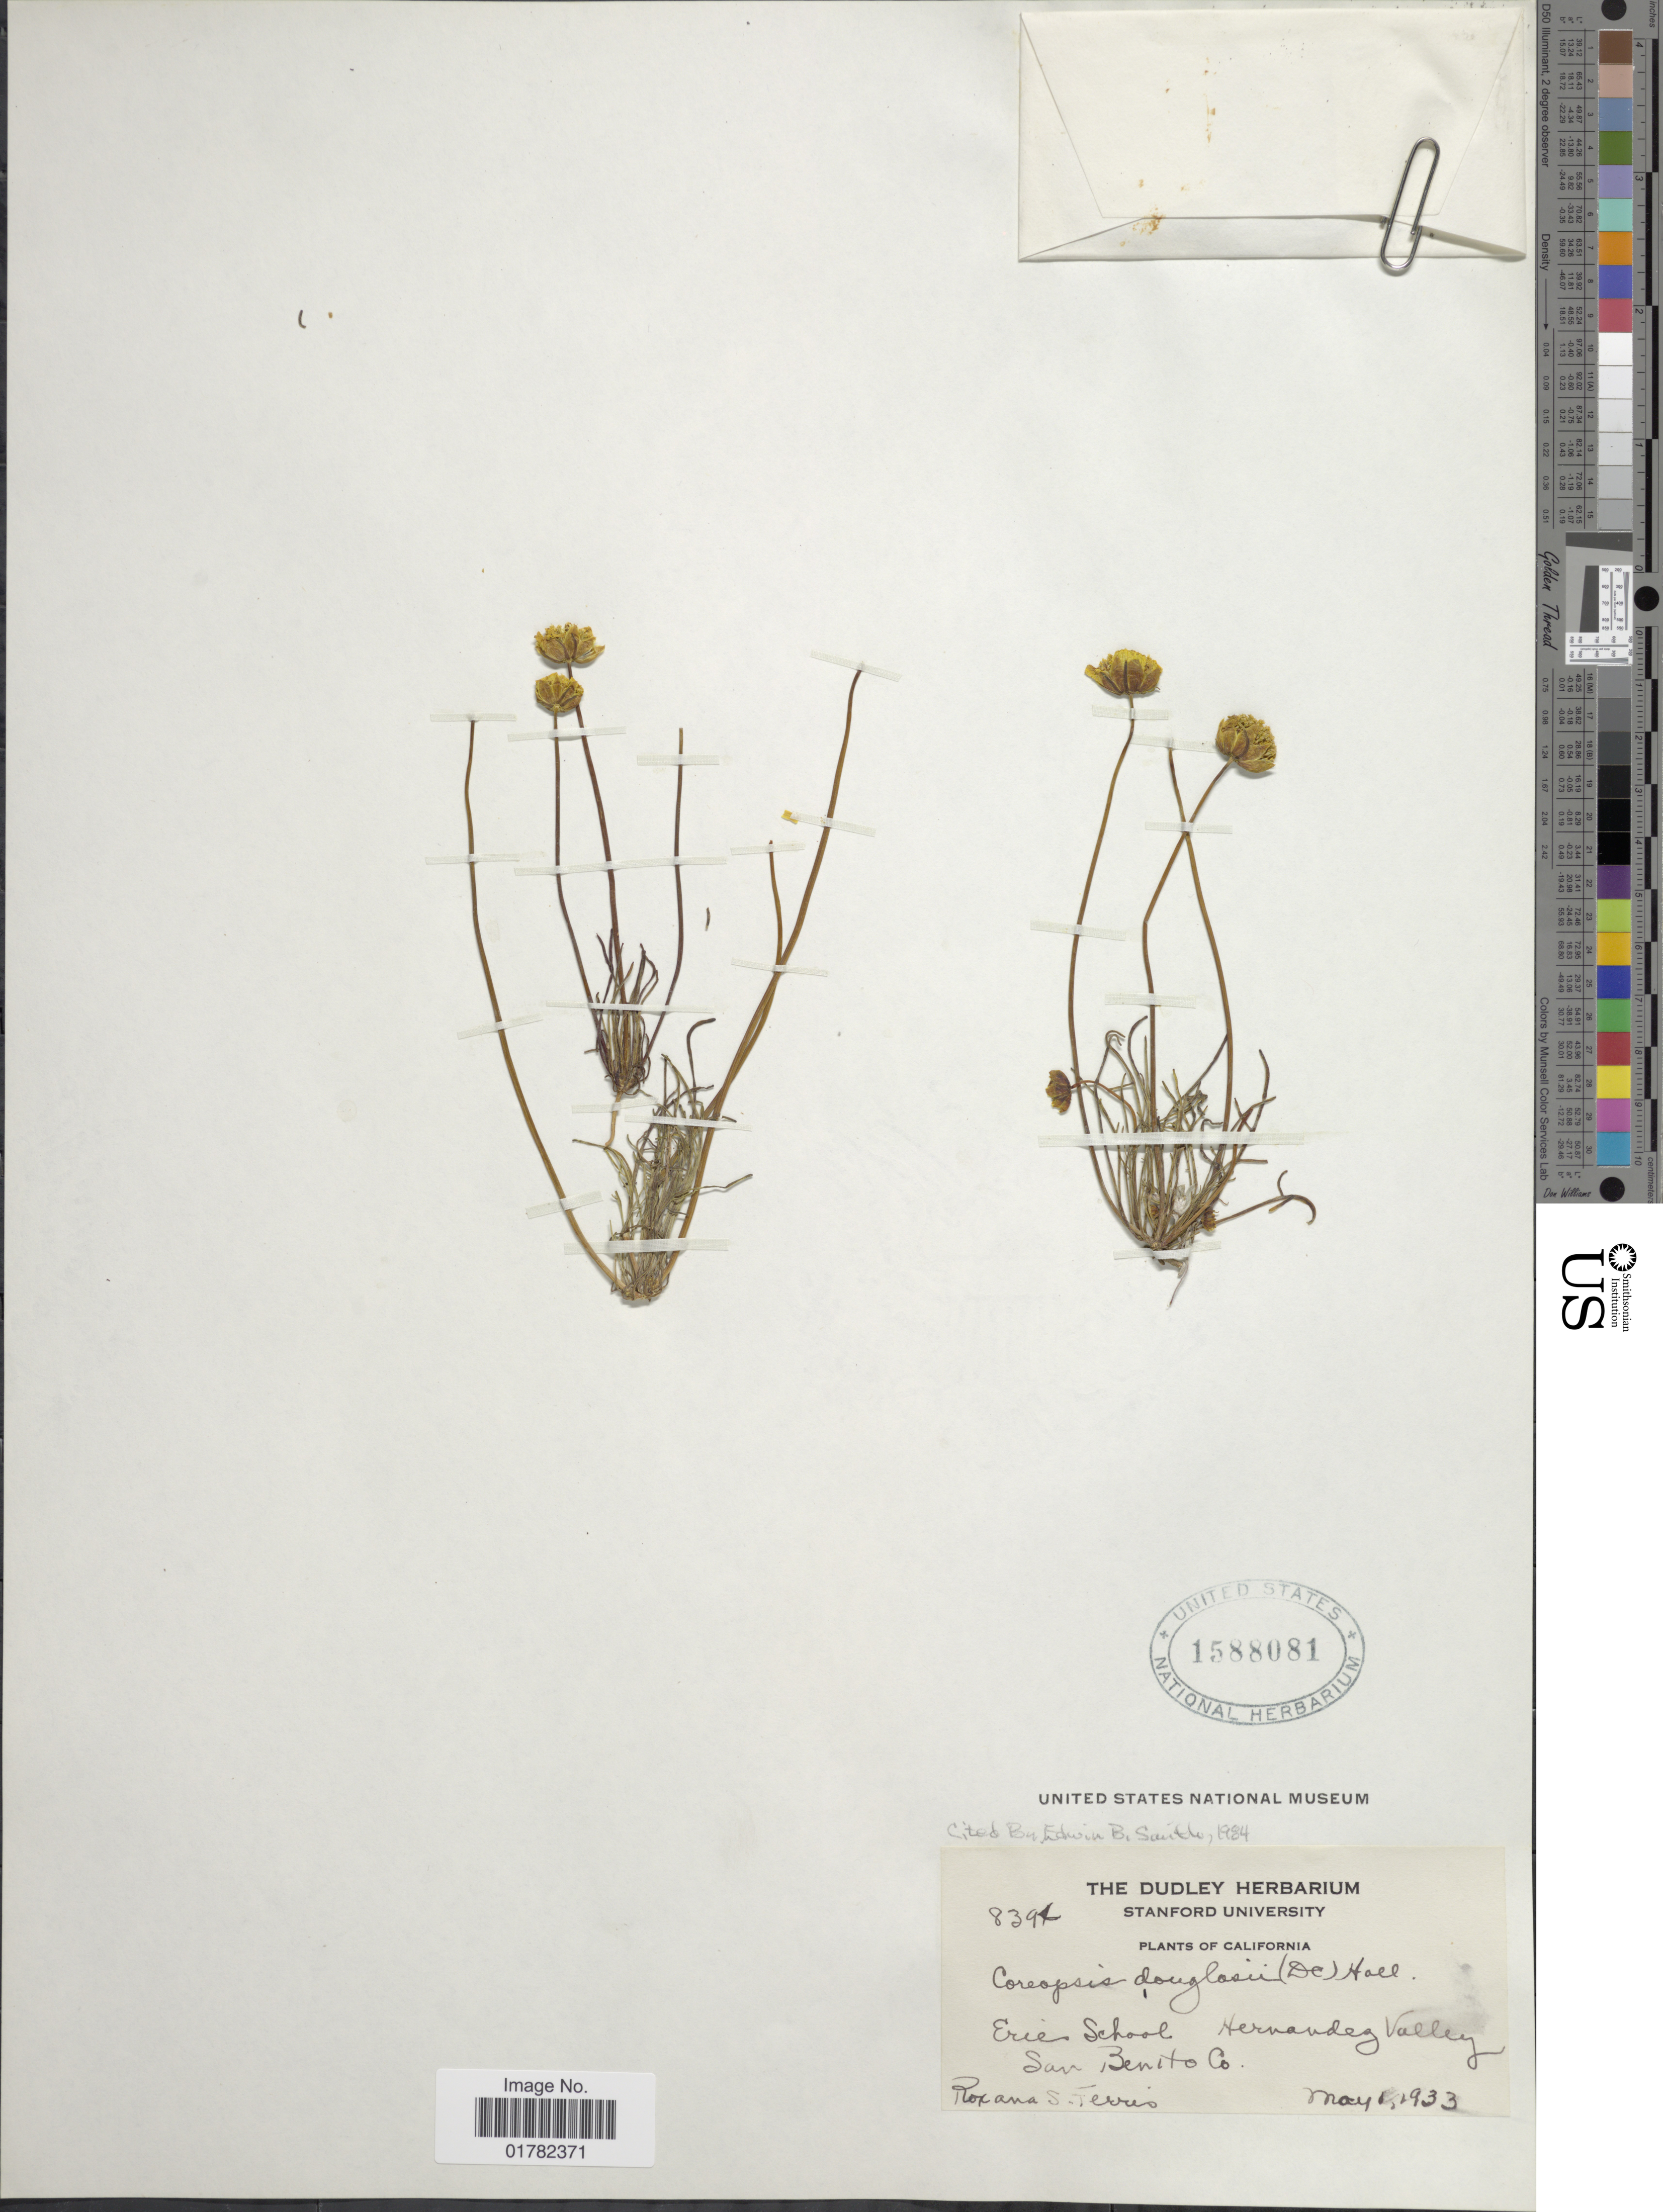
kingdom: Plantae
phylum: Tracheophyta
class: Magnoliopsida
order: Asterales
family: Asteraceae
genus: Coreopsis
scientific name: Coreopsis douglasii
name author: (DC.) H.M. Hall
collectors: R. Ferres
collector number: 8394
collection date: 1933-05-01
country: United States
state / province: California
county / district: San Benito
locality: Erie School, Hernandez Valley, San Benito Co.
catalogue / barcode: US 1588081